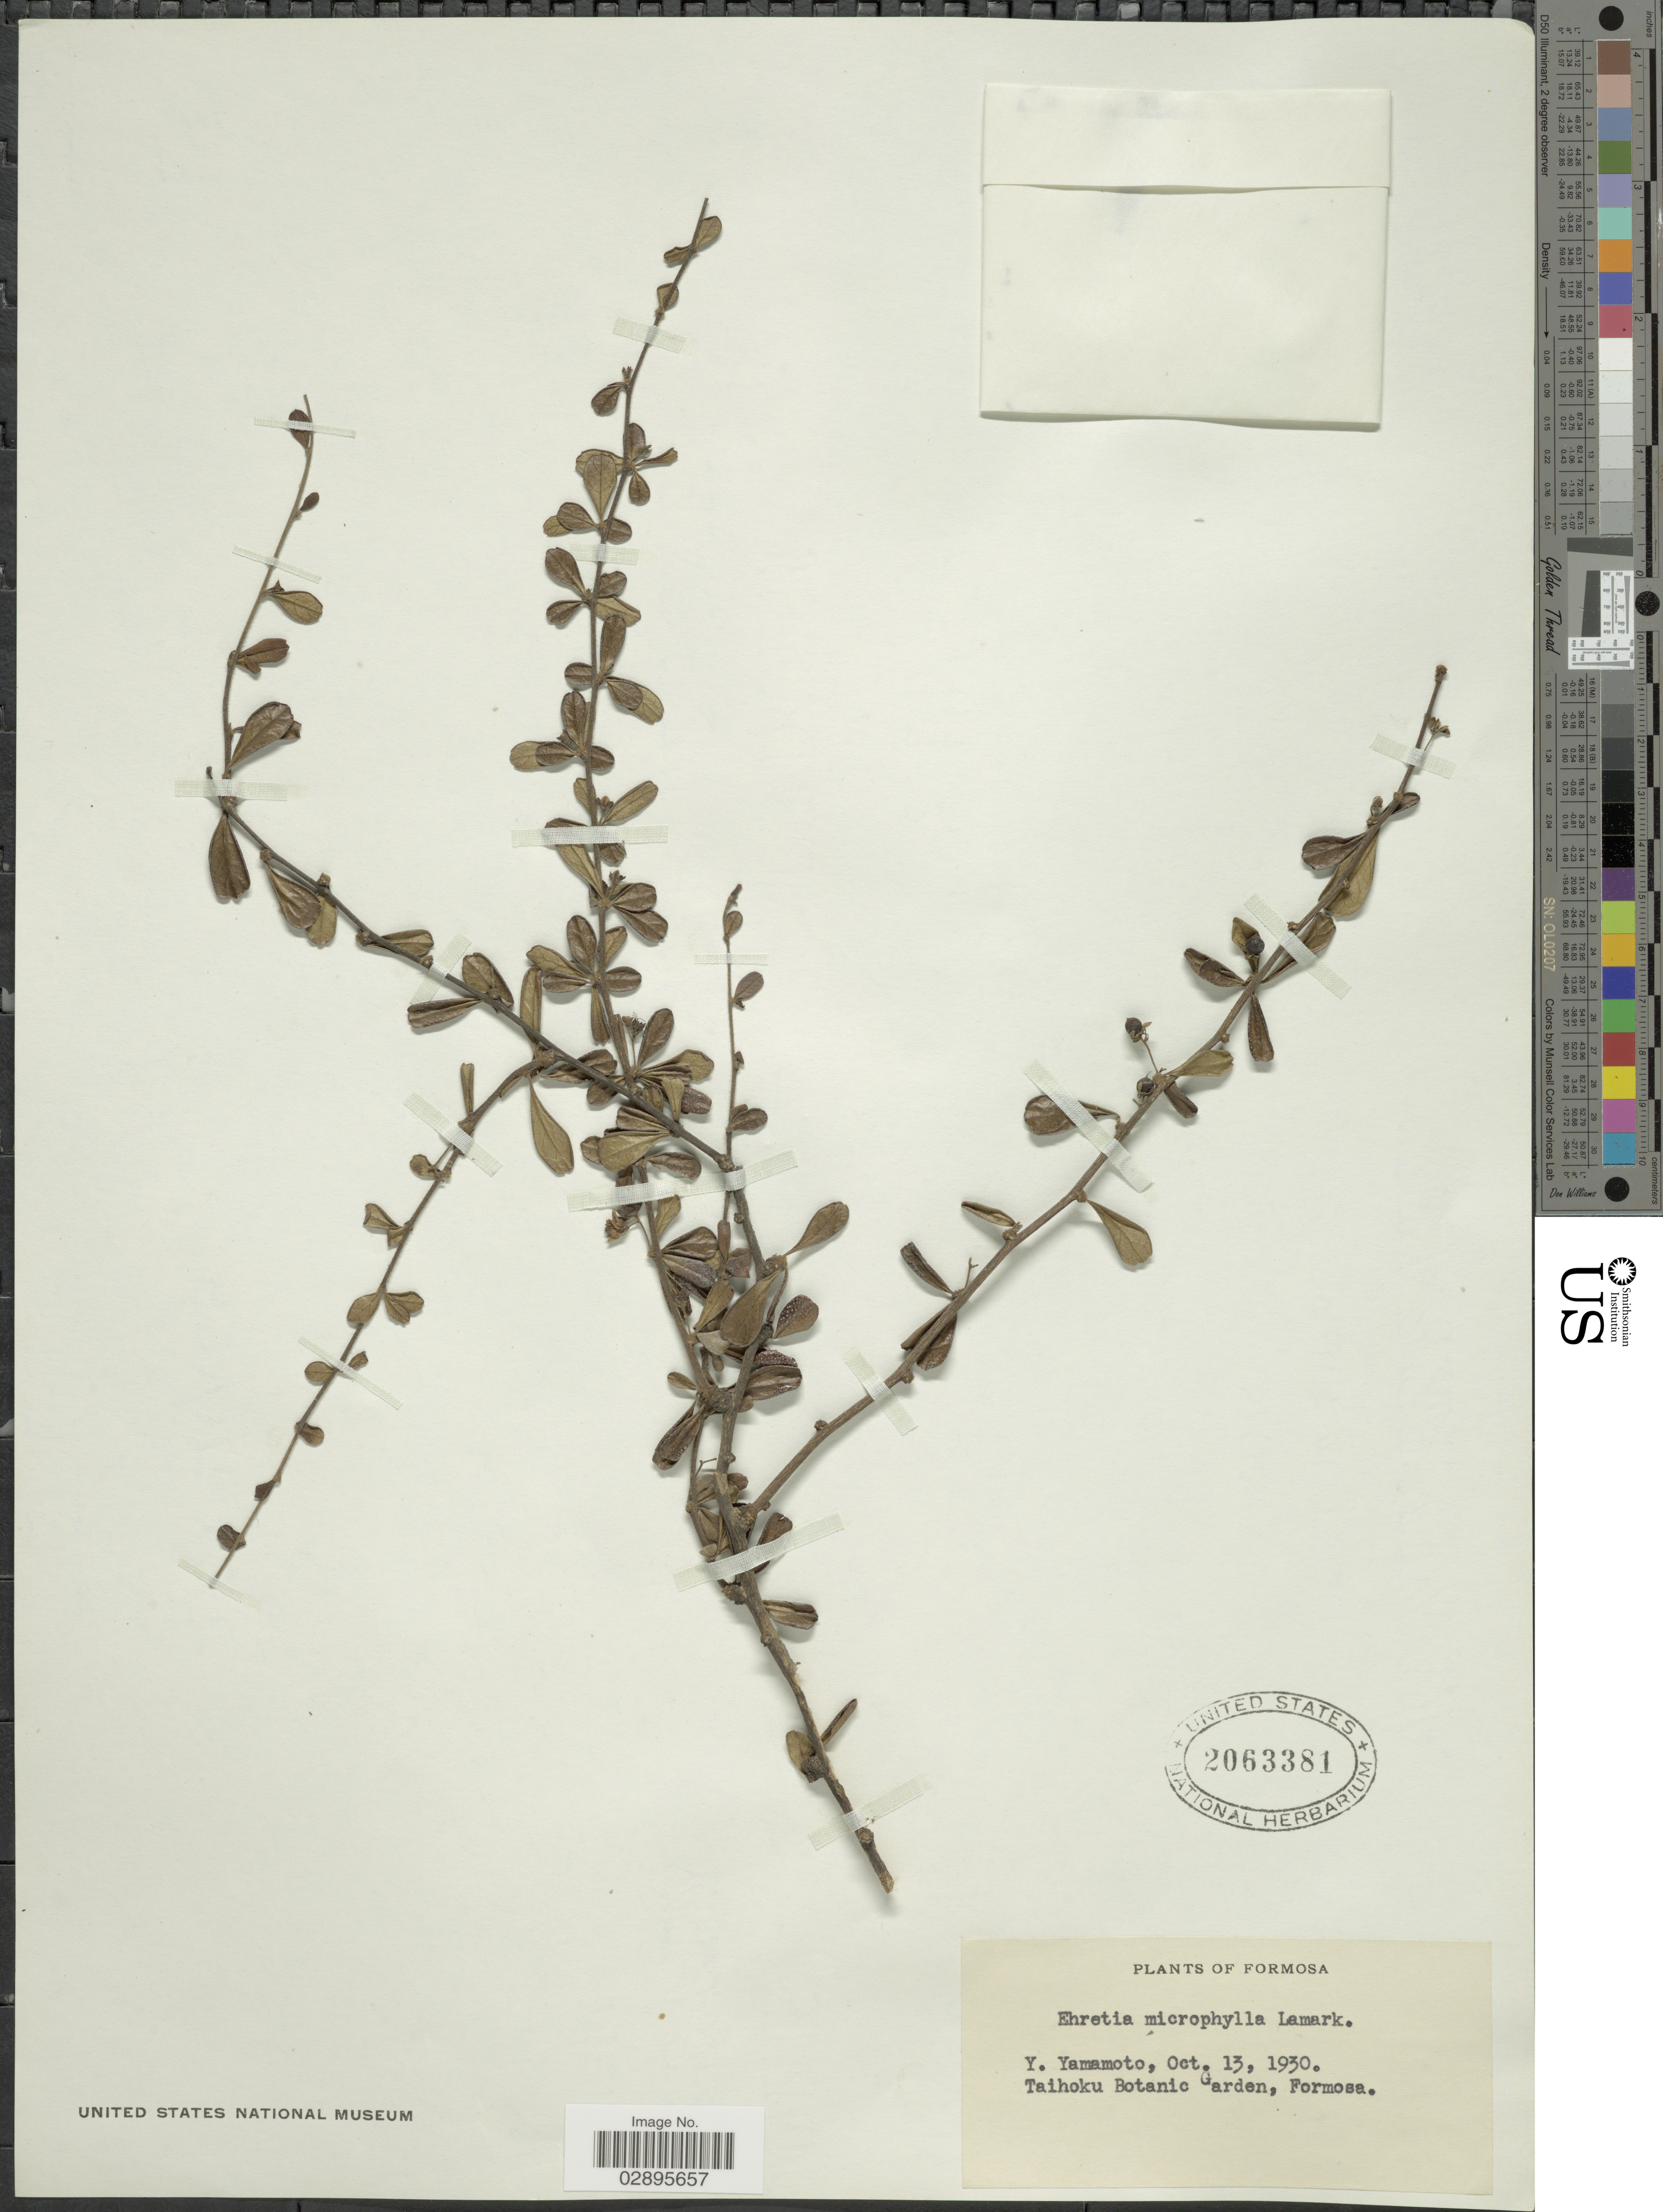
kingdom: Plantae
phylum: Tracheophyta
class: Magnoliopsida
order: Boraginales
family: Ehretiaceae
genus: Ehretia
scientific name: Ehretia microphylla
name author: Lam.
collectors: Y. Yamamoto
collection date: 1930-10-13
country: Taiwan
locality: Taihoku Botanic Garden, Formosa.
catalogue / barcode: US 2063381